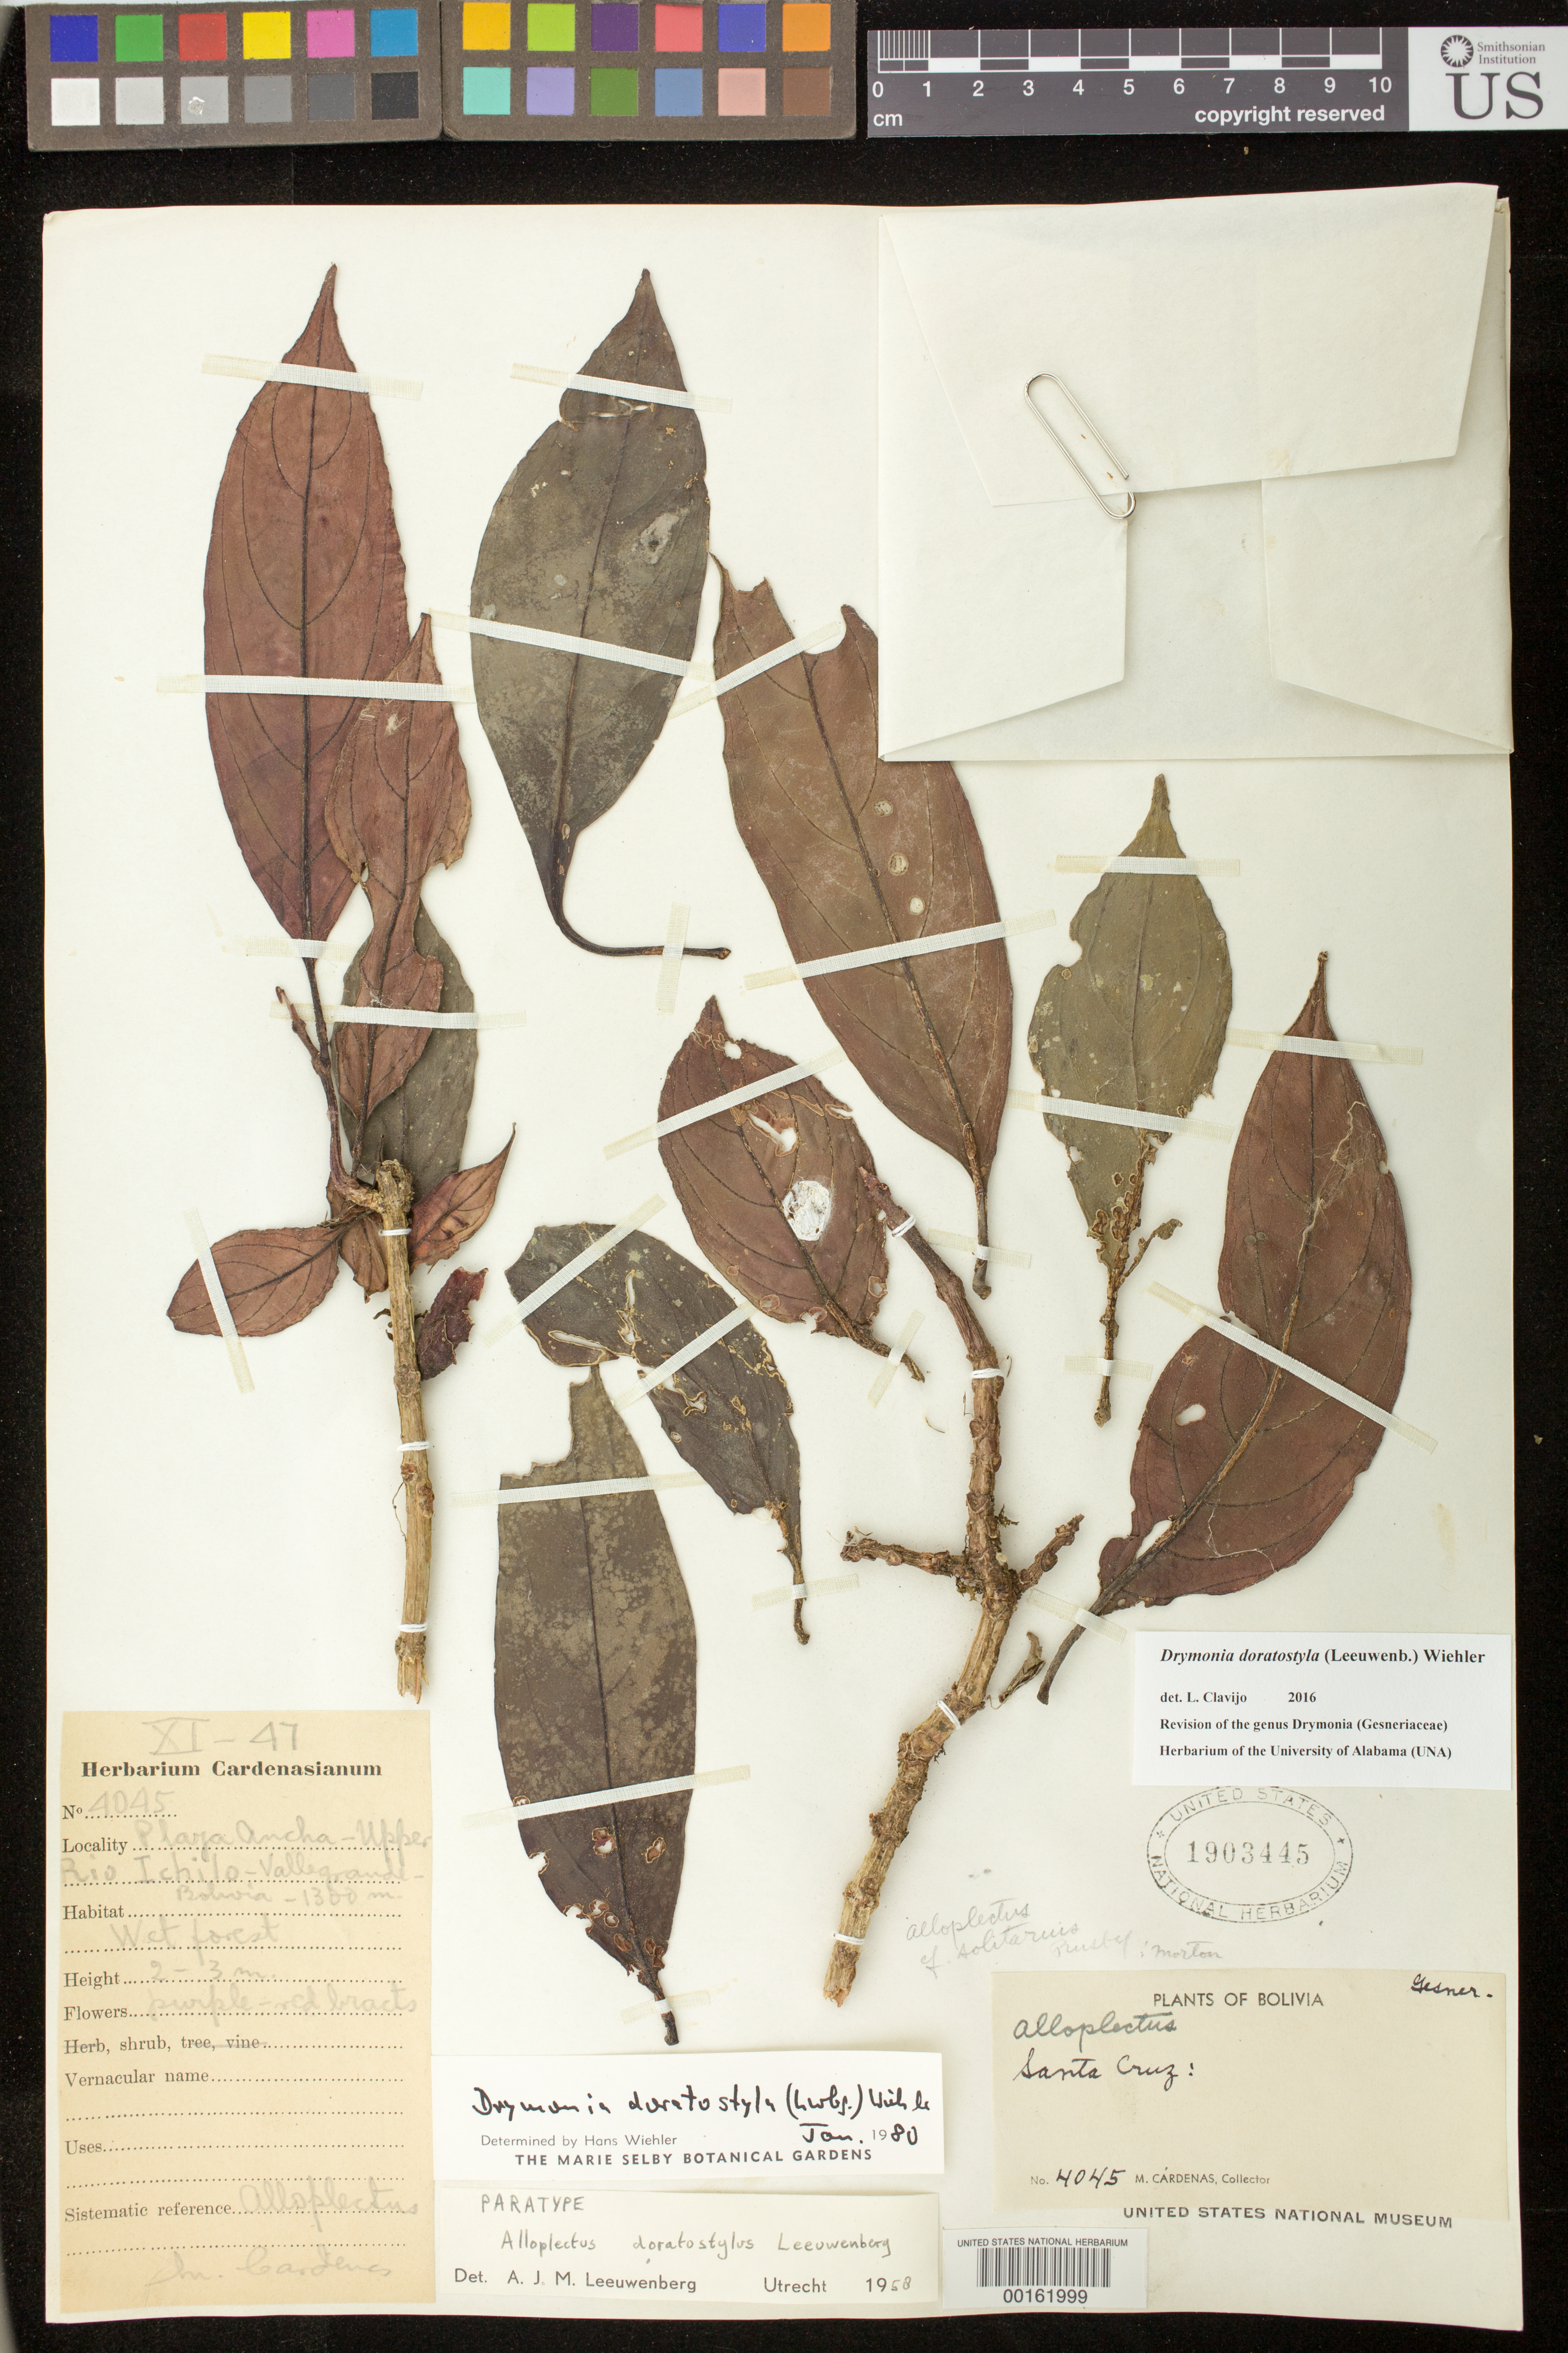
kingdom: Plantae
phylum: Tracheophyta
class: Magnoliopsida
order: Lamiales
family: Gesneriaceae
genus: Drymonia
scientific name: Drymonia doratostyla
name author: (Leeuwenb.) Wiehler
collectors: M. Cárdenas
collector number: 4045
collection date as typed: Nov 1947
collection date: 1947-11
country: Bolivia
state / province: Santa Cruz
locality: Playa Ancha - upper Rio Ichilo - Vallegrande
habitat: Wet forest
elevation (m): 1300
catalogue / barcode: US 1903445